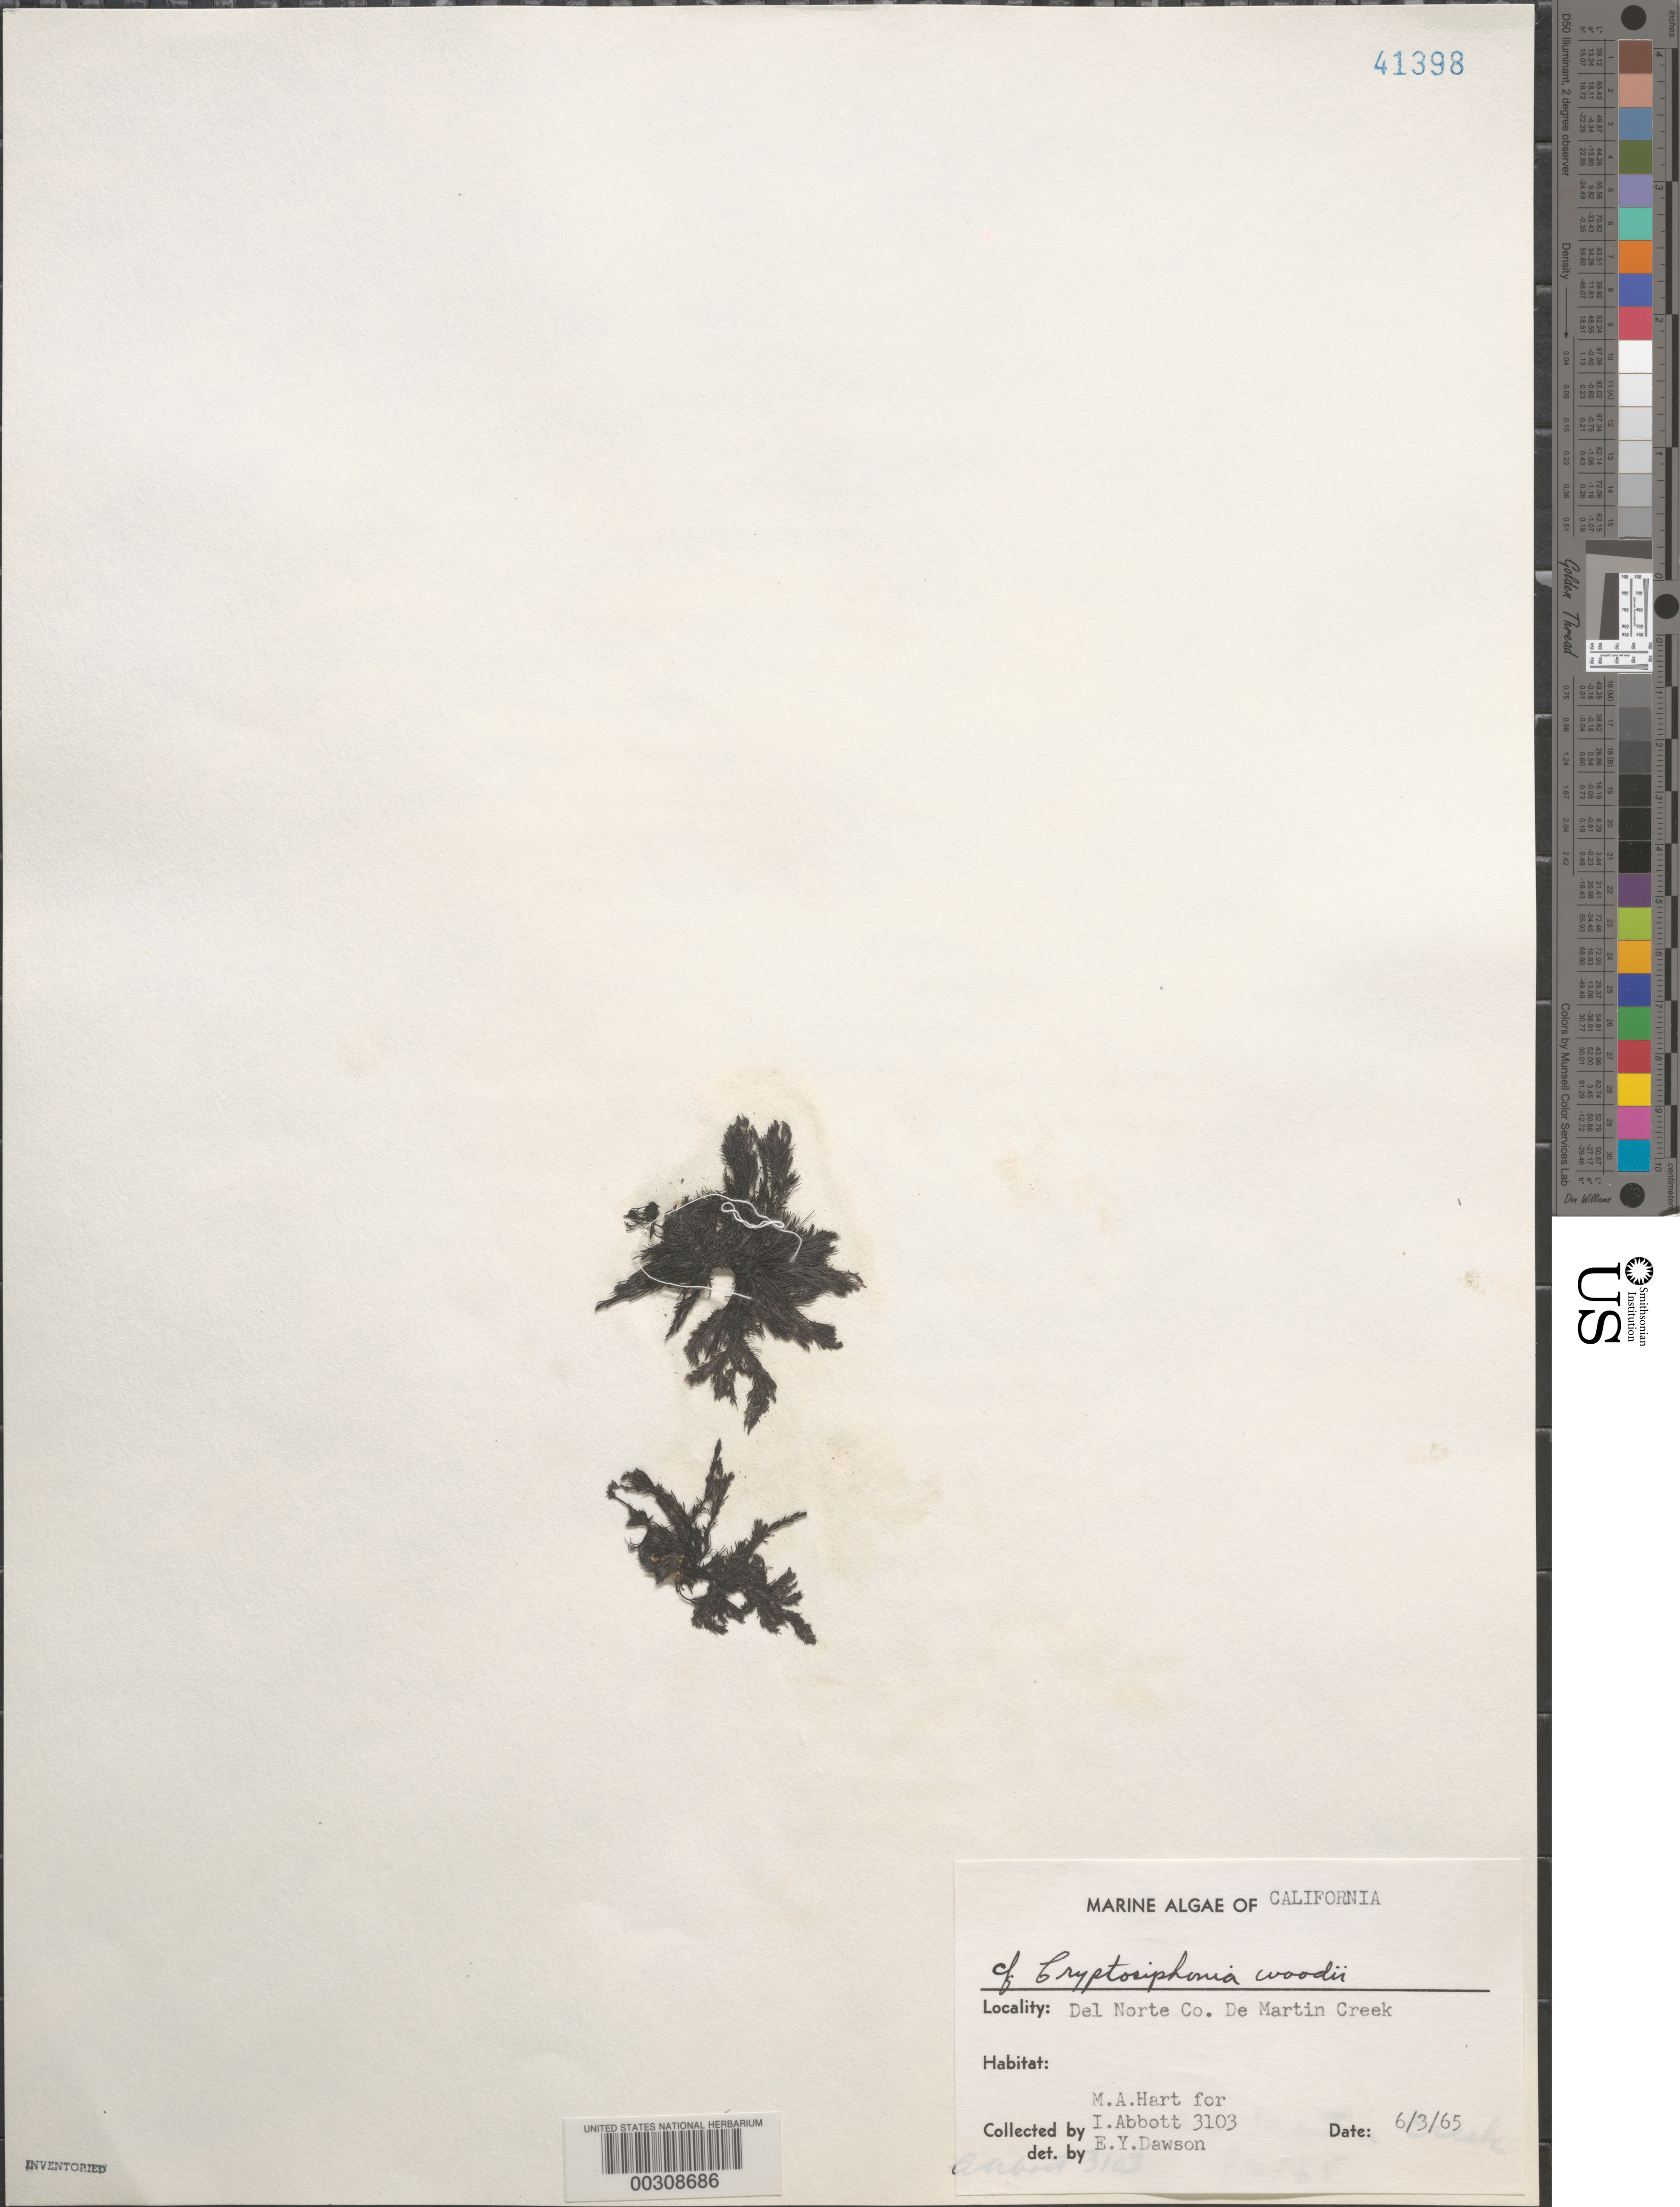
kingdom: Plantae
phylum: Rhodophyta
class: Florideophyceae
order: Gigartinales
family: Dumontiaceae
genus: Cryptosiphonia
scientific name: Cryptosiphonia woodii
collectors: M. A. Hart, I. A. Abbott & E. Y. Dawson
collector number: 3103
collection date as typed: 3 Jun 65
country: United States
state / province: California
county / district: Del Norte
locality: Del Norte Co. De Martin Creek.